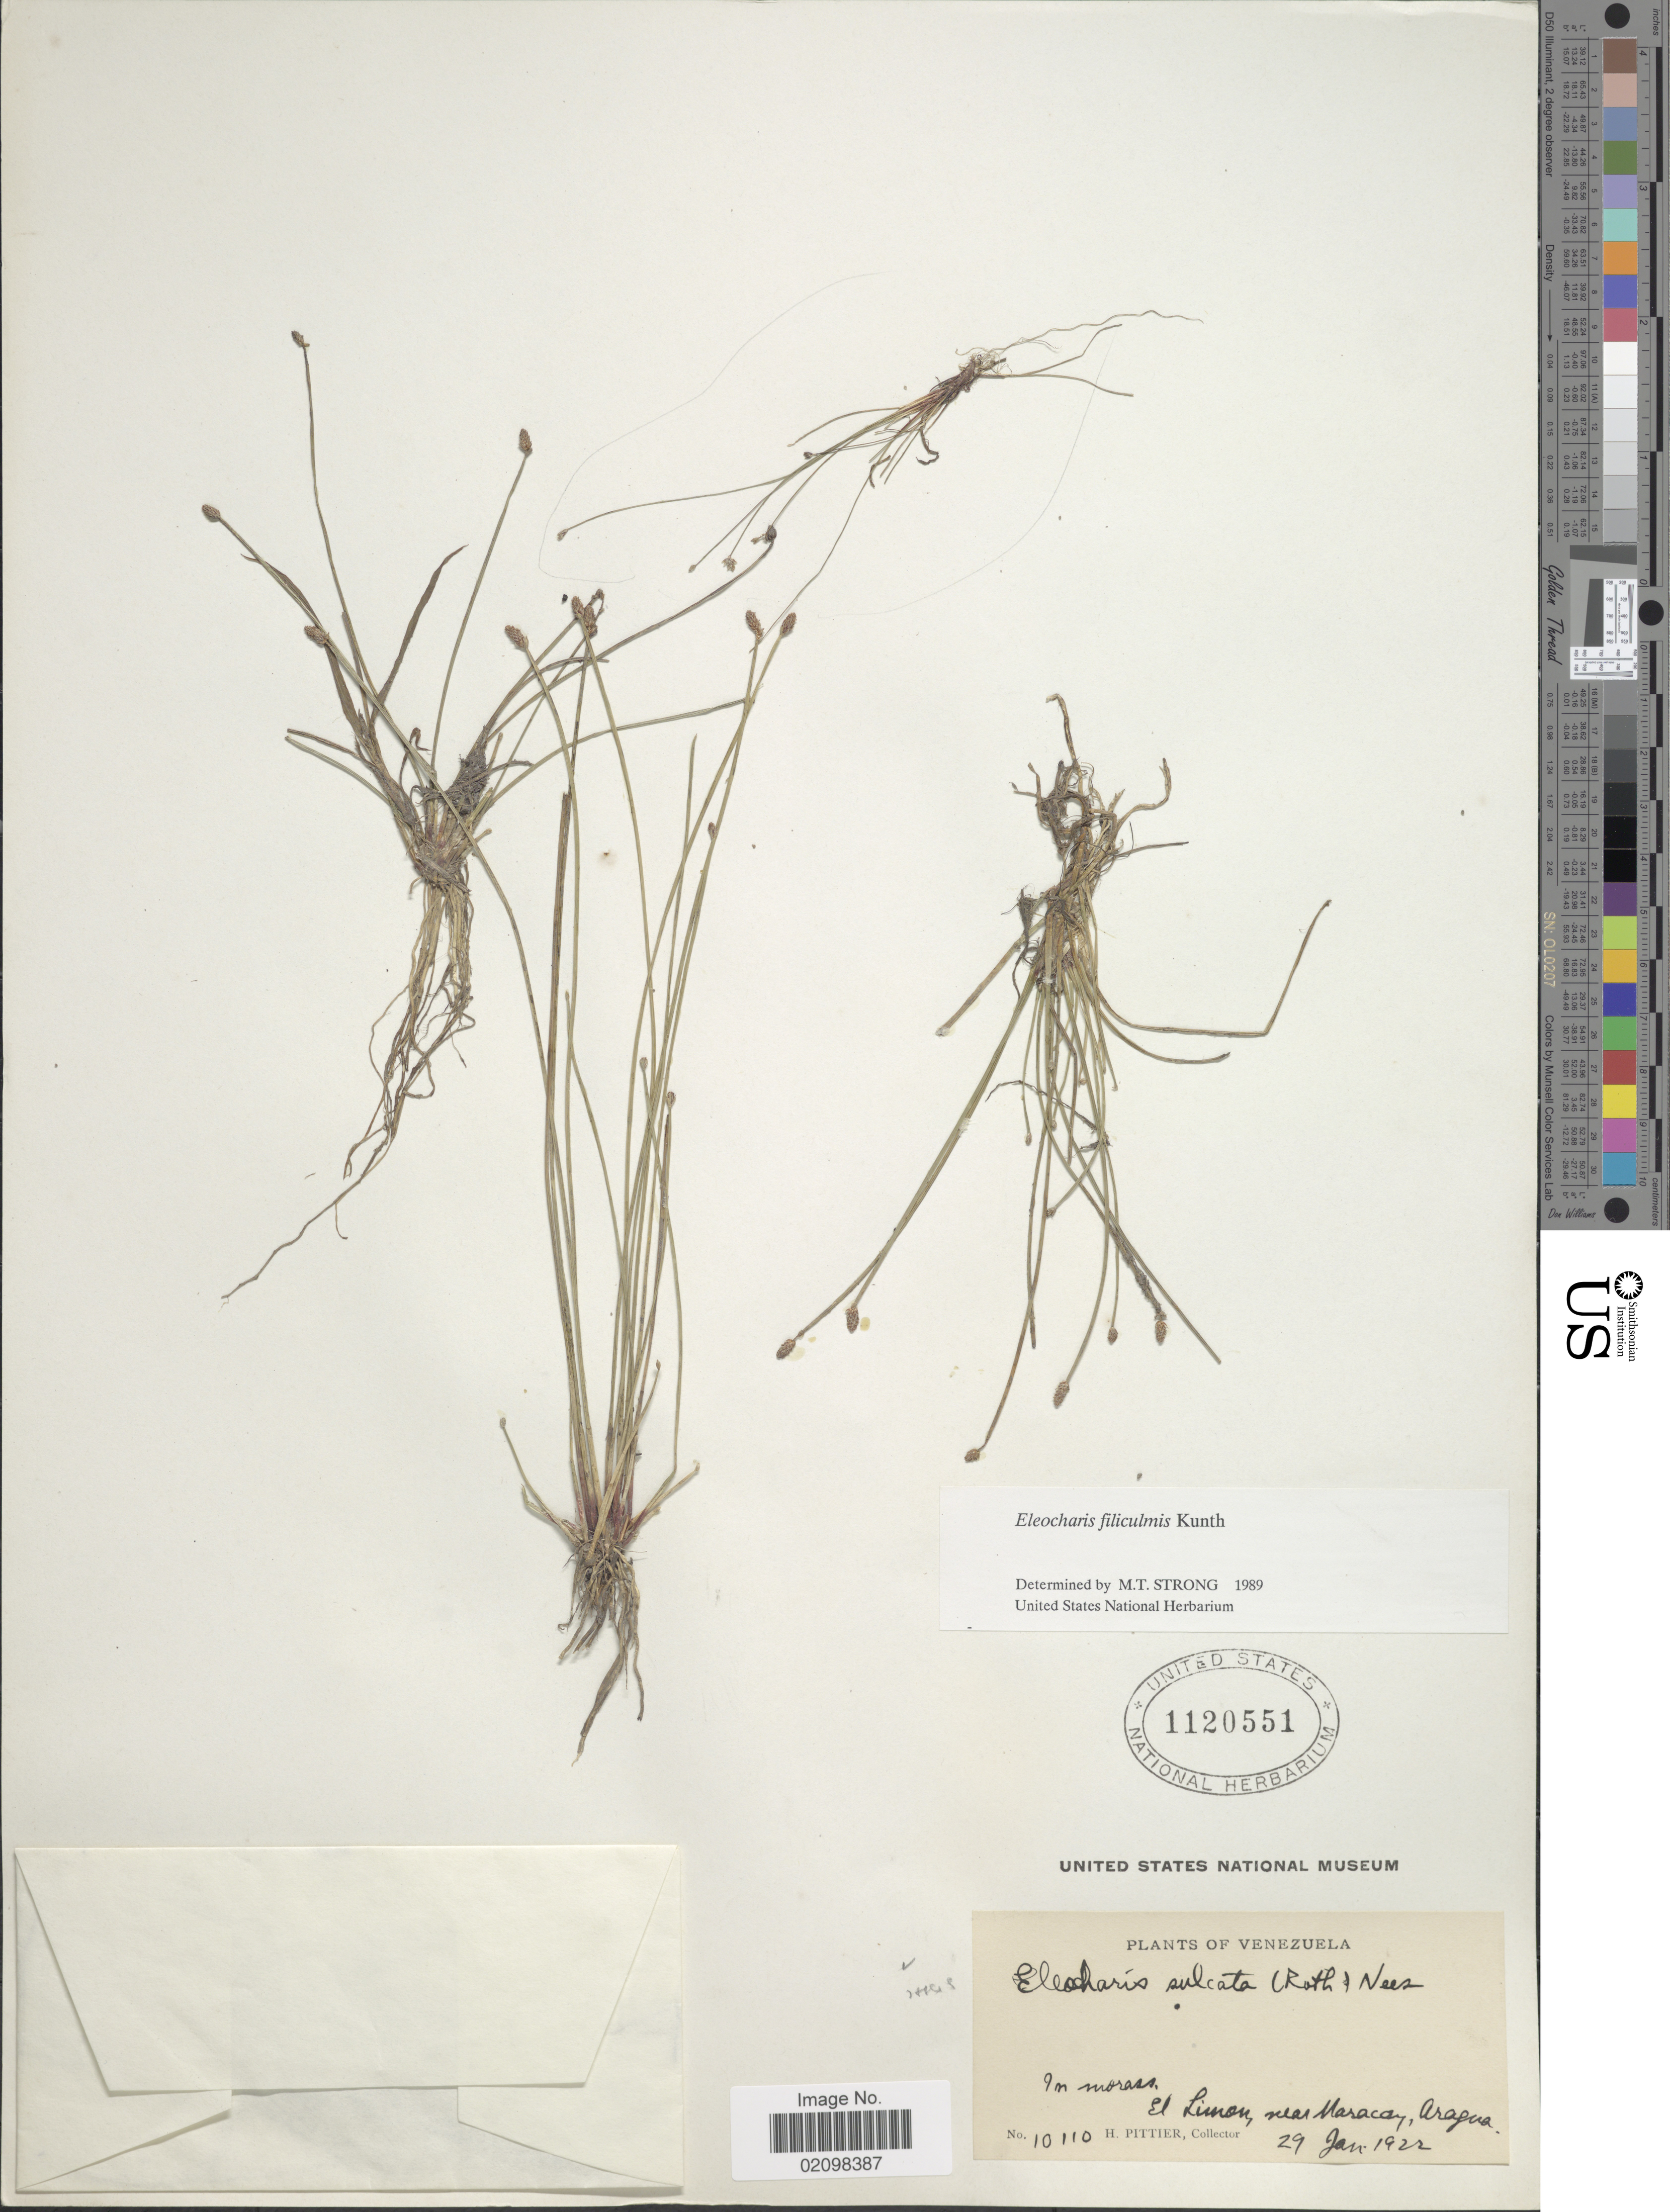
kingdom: Plantae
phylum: Tracheophyta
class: Liliopsida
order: Poales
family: Cyperaceae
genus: Eleocharis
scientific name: Eleocharis filiculmis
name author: Kunth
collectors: H. F. Pittier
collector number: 10110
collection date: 1922-01-29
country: Venezuela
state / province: Aragua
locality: El Limon, near Maracay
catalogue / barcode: US 1120551